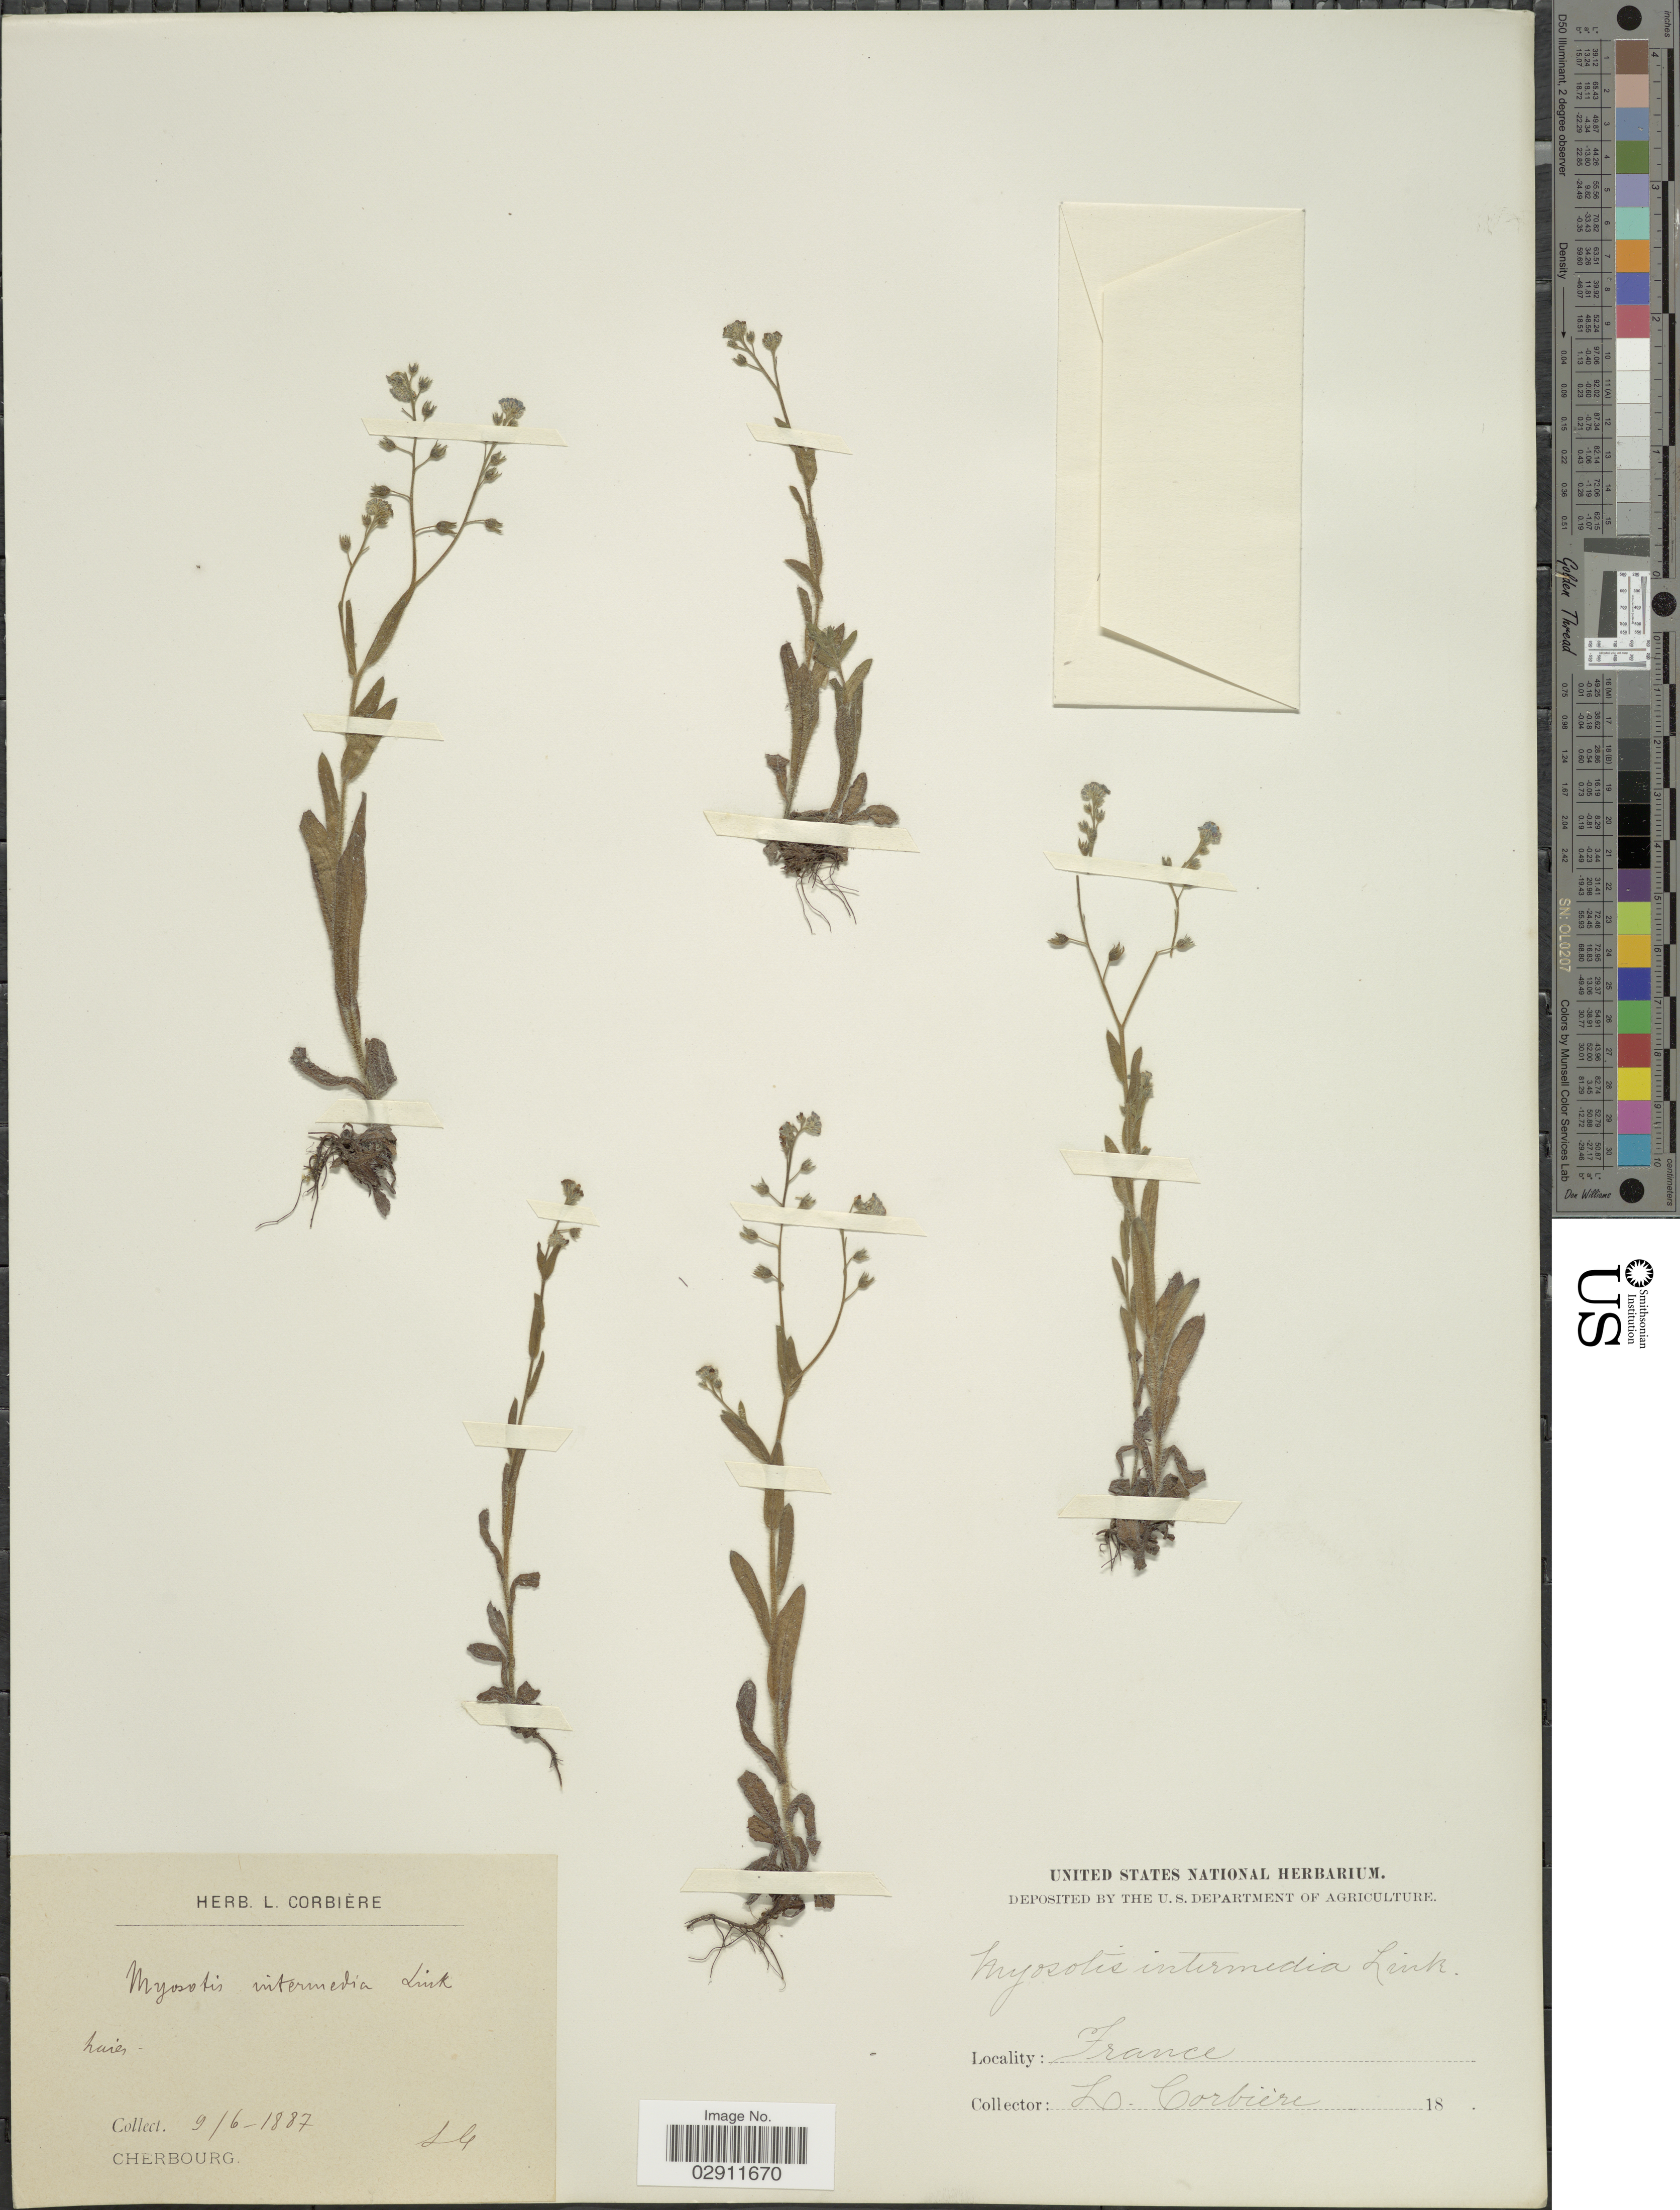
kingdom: Plantae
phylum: Tracheophyta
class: Magnoliopsida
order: Boraginales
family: Boraginaceae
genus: Myosotis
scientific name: Myosotis intermedia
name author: Link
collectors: L. Corbière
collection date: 1887-06-09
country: France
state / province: Normandie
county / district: Manche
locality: Cherbourg.